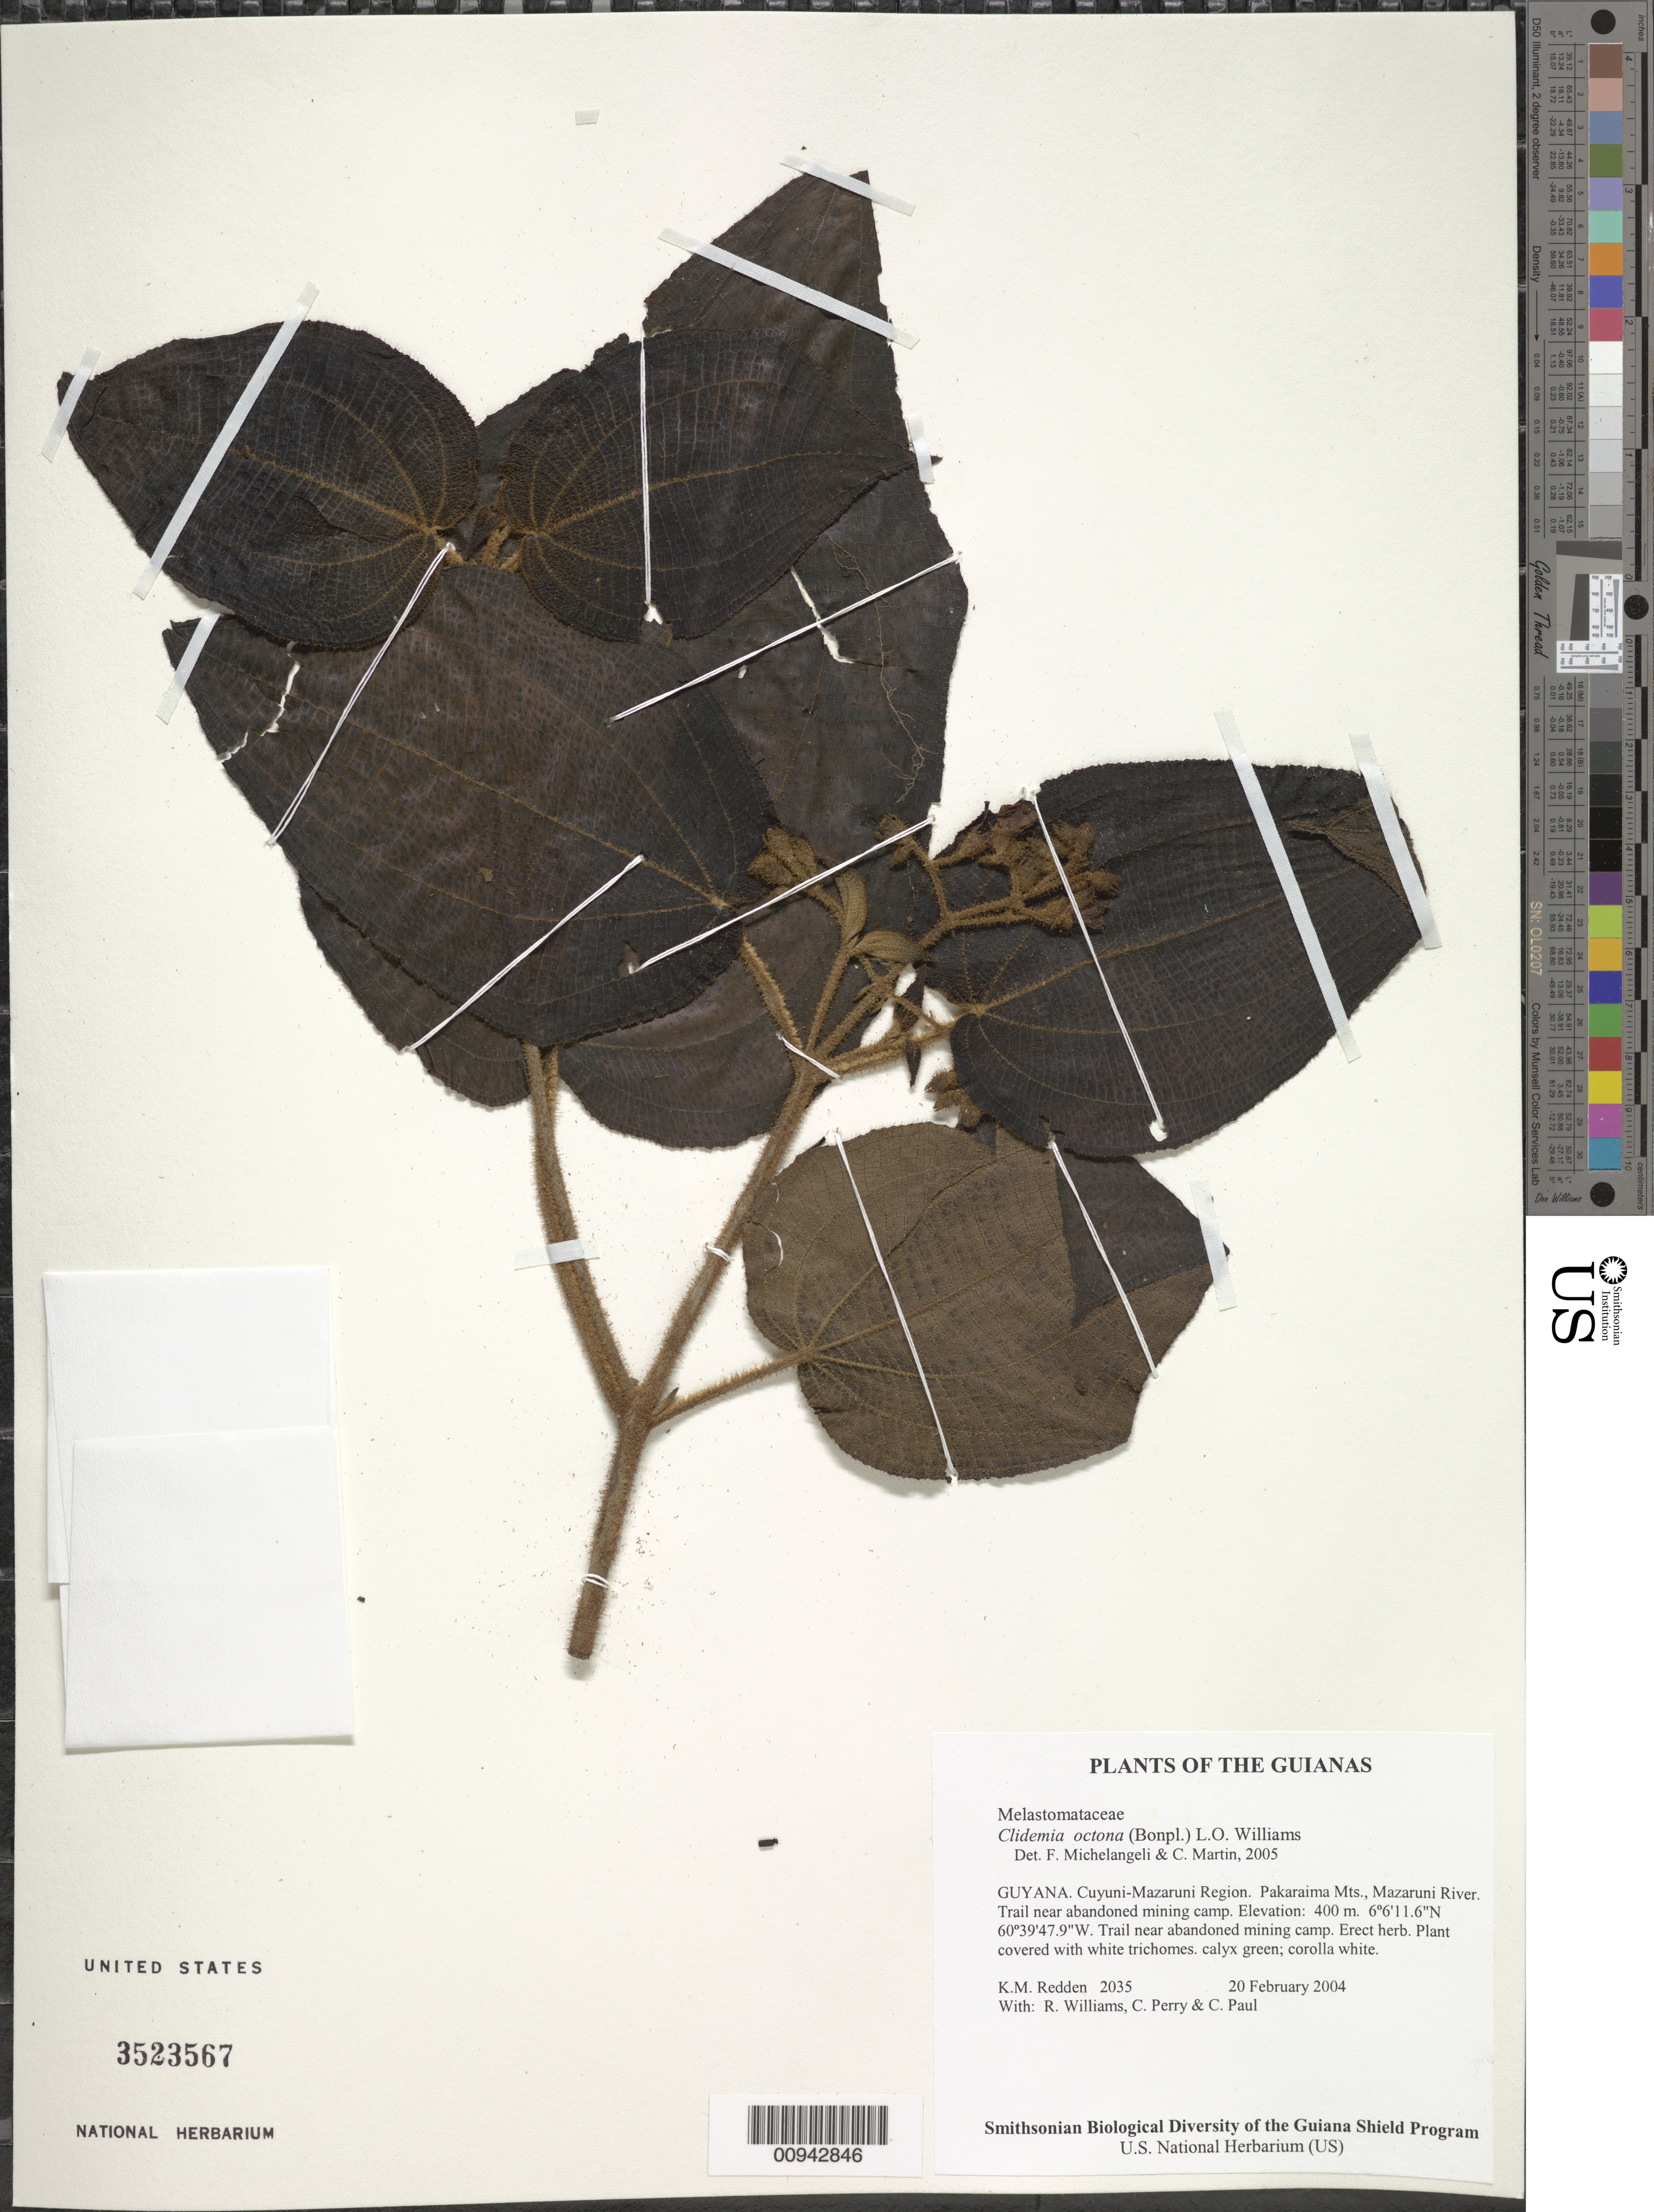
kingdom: Plantae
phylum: Tracheophyta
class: Magnoliopsida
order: Myrtales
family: Melastomataceae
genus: Clidemia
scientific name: Clidemia octona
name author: (Bonpl.) L.O. Williams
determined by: Michelangeli, F. A.; Martin, C.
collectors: K. M. Redden, R. Williams, C. Perry & C. Paul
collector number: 2035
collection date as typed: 20 February 2004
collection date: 2004-02-20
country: Guyana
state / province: Cuyuni-Mazaruni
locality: Pakaraima Mts., Mazaruni River. Trail near abandoned mining camp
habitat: Trail near abandoned mining camp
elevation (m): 400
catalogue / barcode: US 3523567